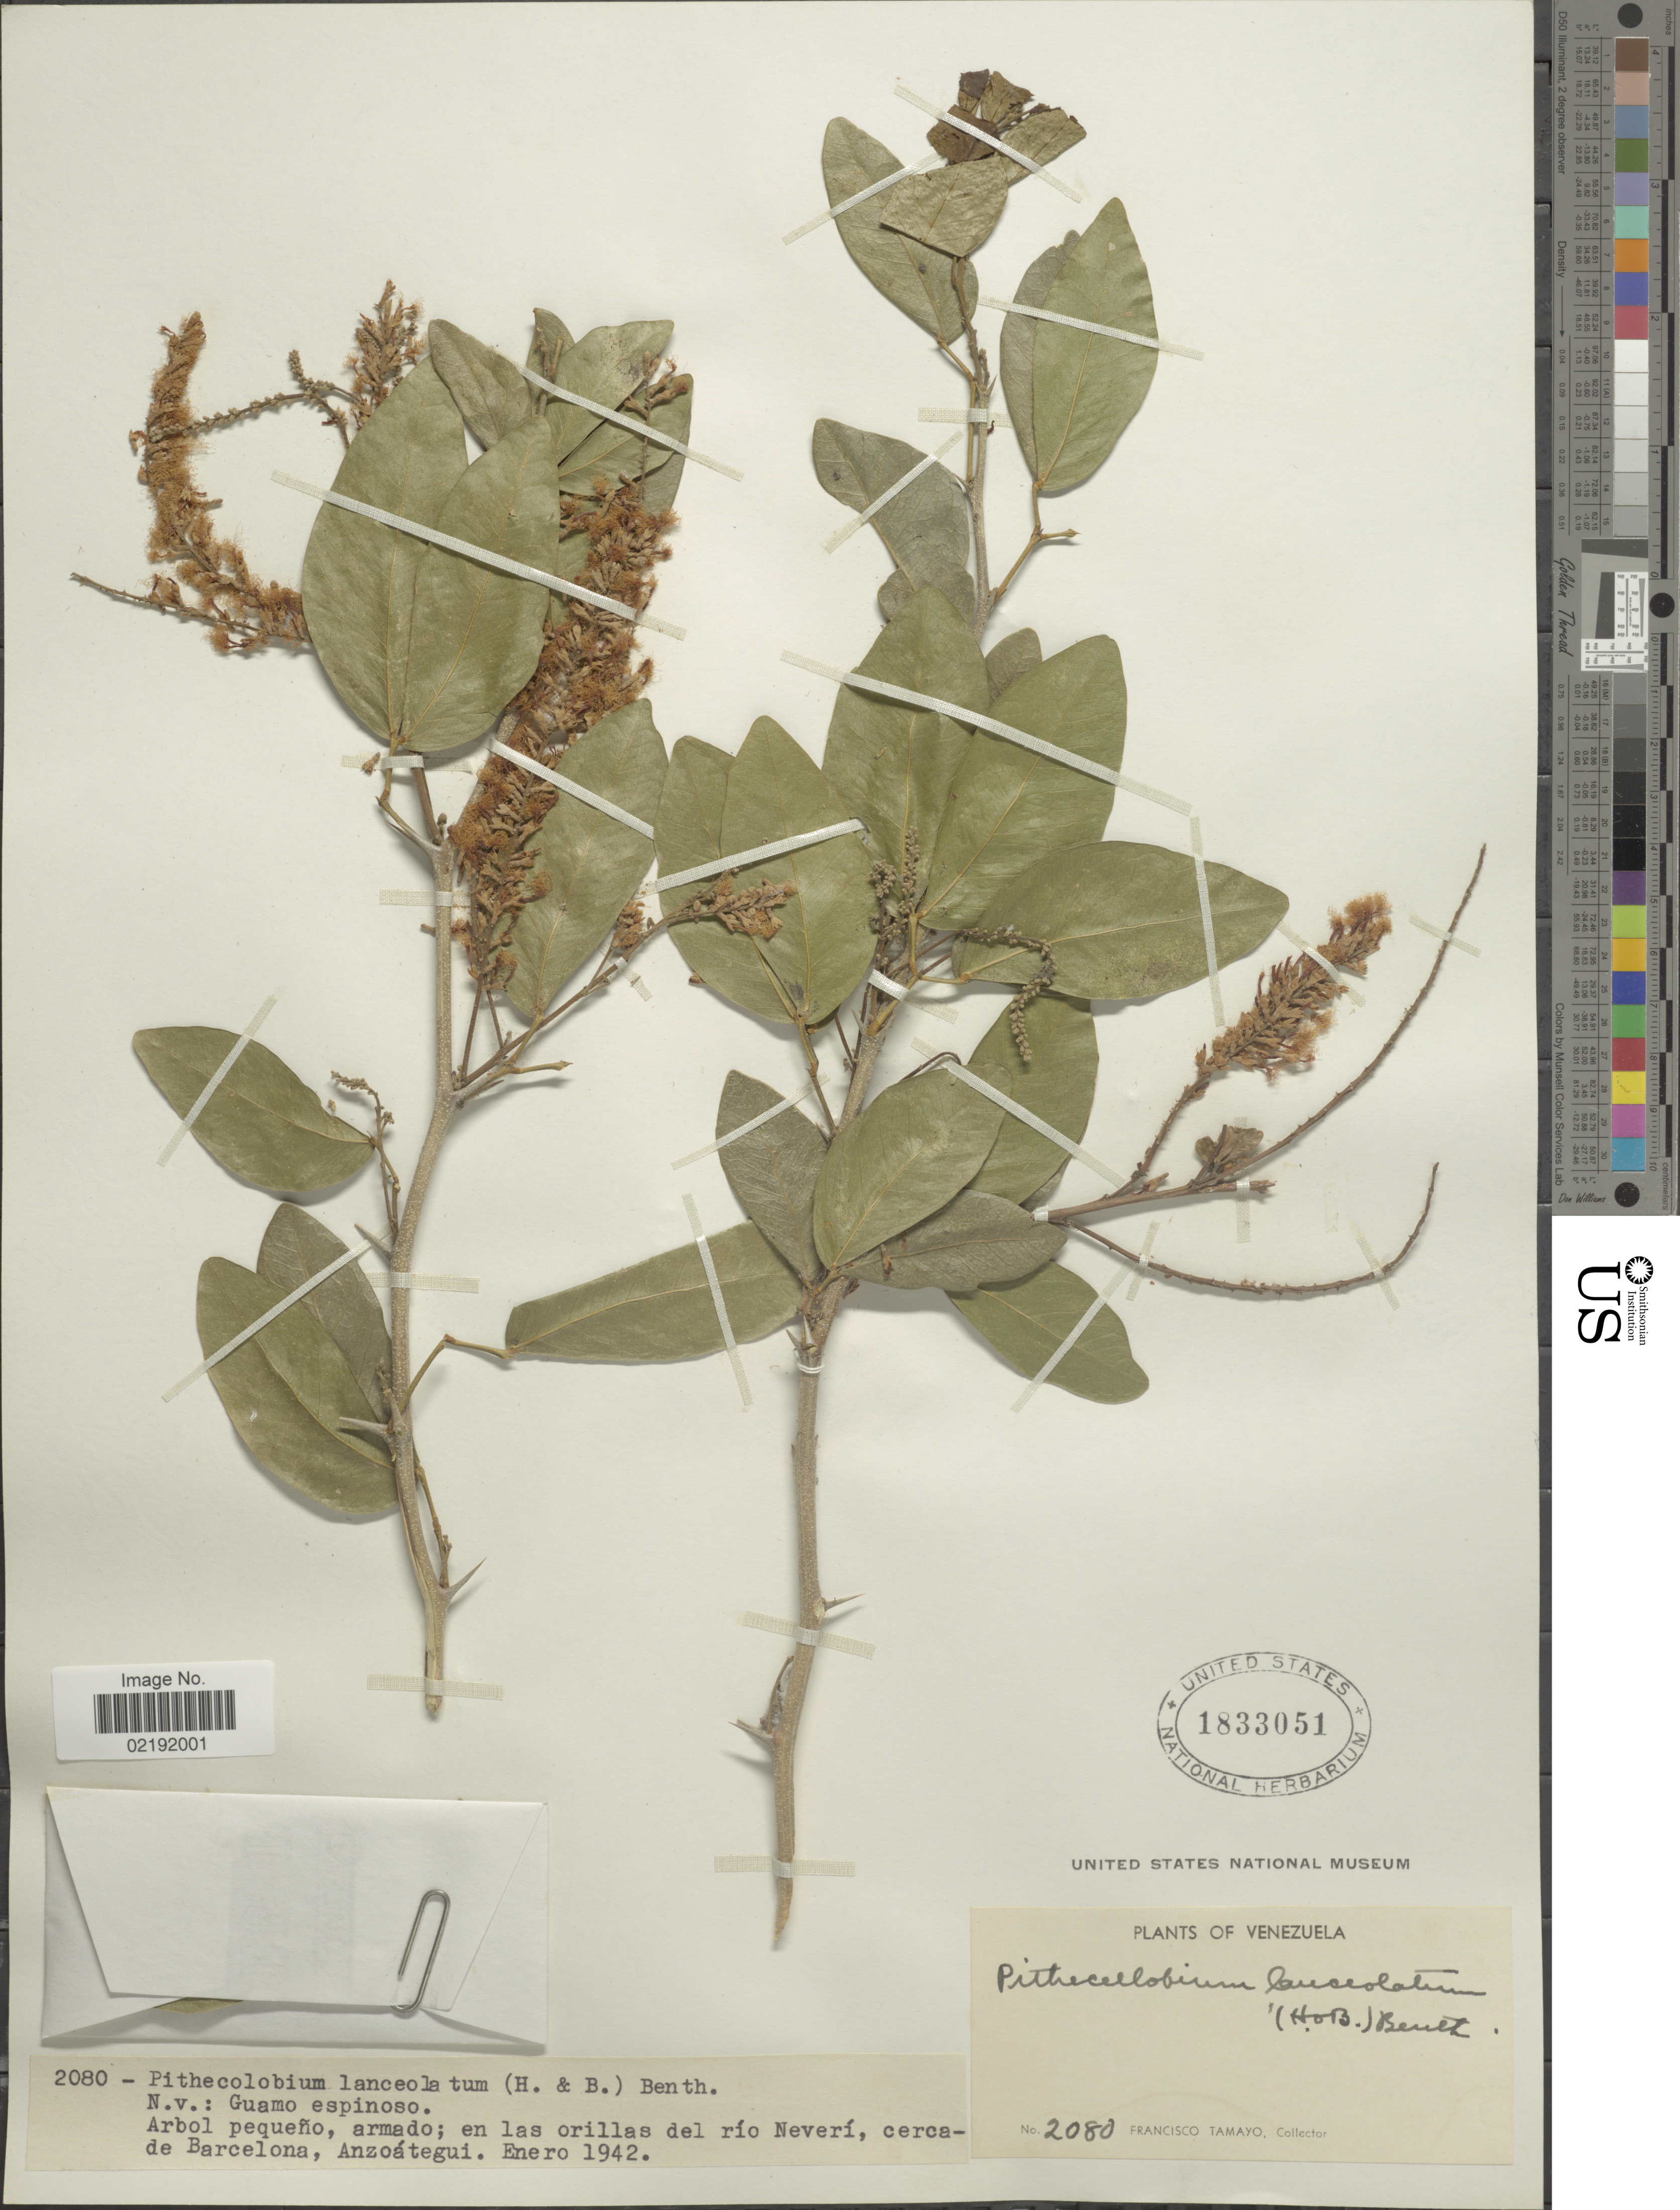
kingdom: Plantae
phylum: Tracheophyta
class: Magnoliopsida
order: Fabales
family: Fabaceae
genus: Pithecellobium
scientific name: Pithecellobium lanceolatum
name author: (Humb. & Bonpl. ex Willd.) Benth.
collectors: F. Tamayo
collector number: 2080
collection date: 1942-01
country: Venezuela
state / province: Anzoategui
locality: En las orillas del río Neverí, cerca de Barcelona, Anzoátegui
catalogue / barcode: US 1833051